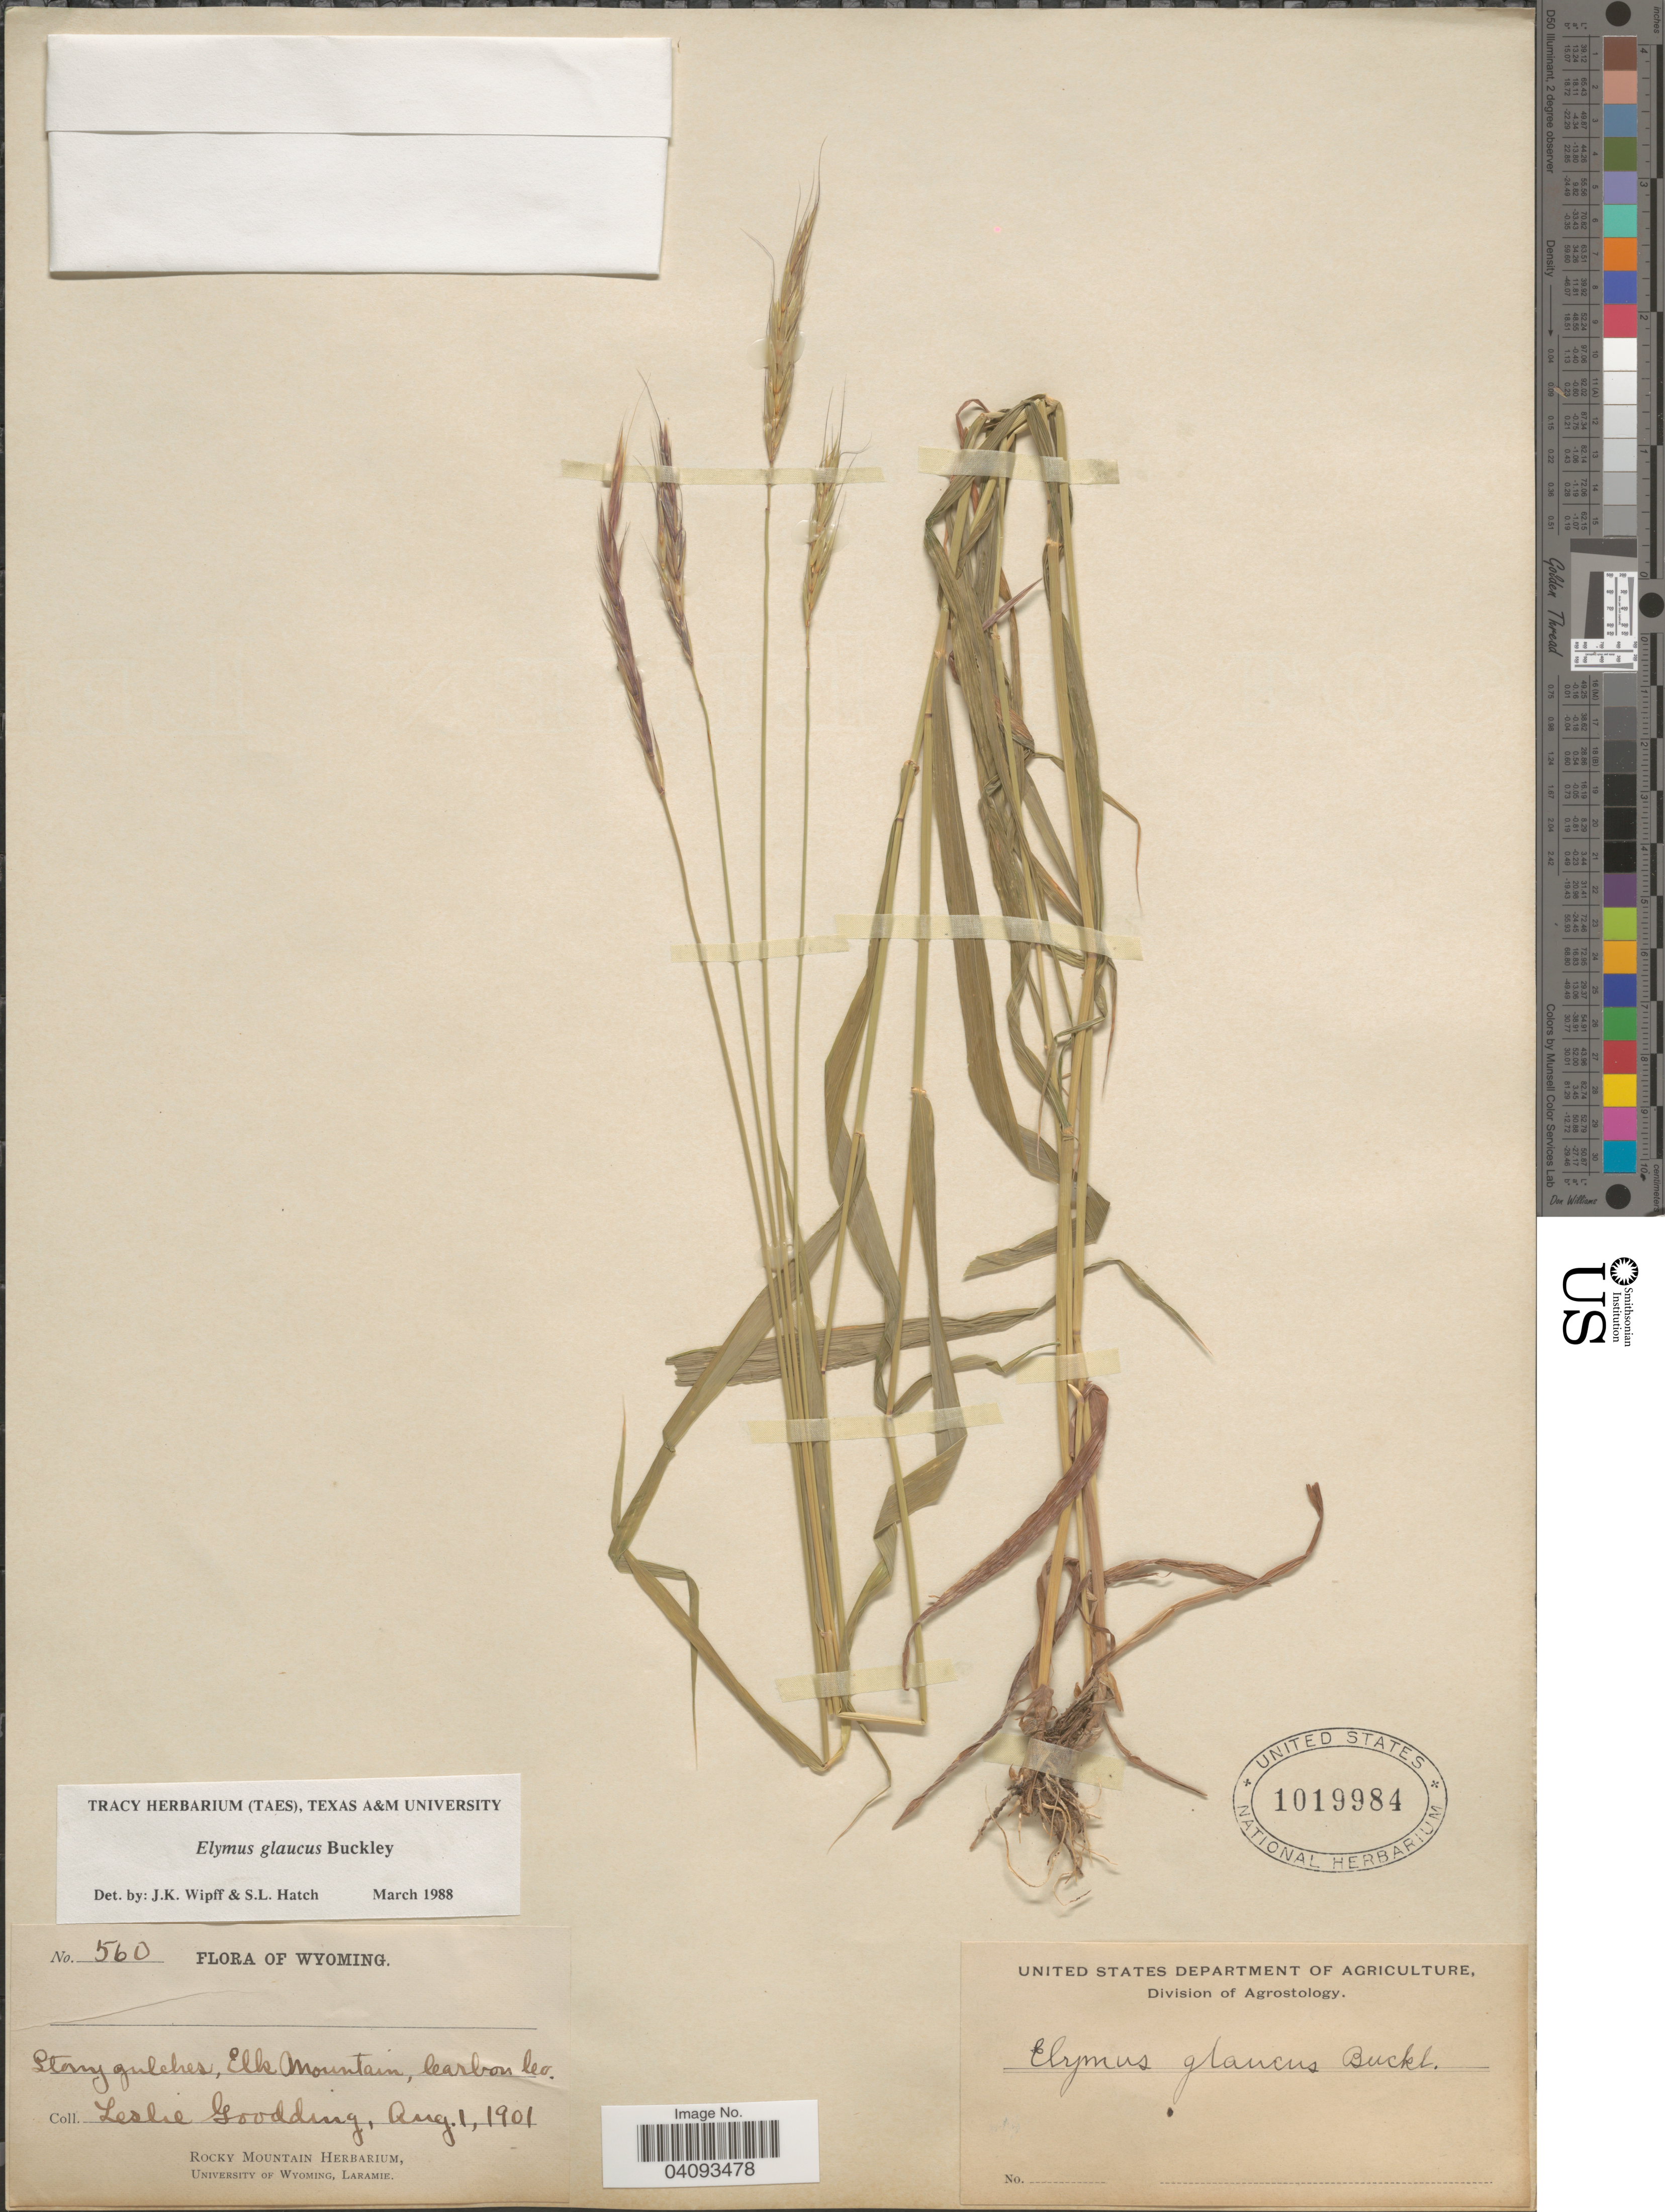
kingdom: Plantae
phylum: Tracheophyta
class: Liliopsida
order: Poales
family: Poaceae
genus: Elymus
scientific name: Elymus glaucus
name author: Buckley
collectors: L. N. Goodding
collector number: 560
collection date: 1901-08-01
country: United States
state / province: Wyoming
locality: Stony gulches, Elk Mountain, Carbon Co.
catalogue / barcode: US 1019984